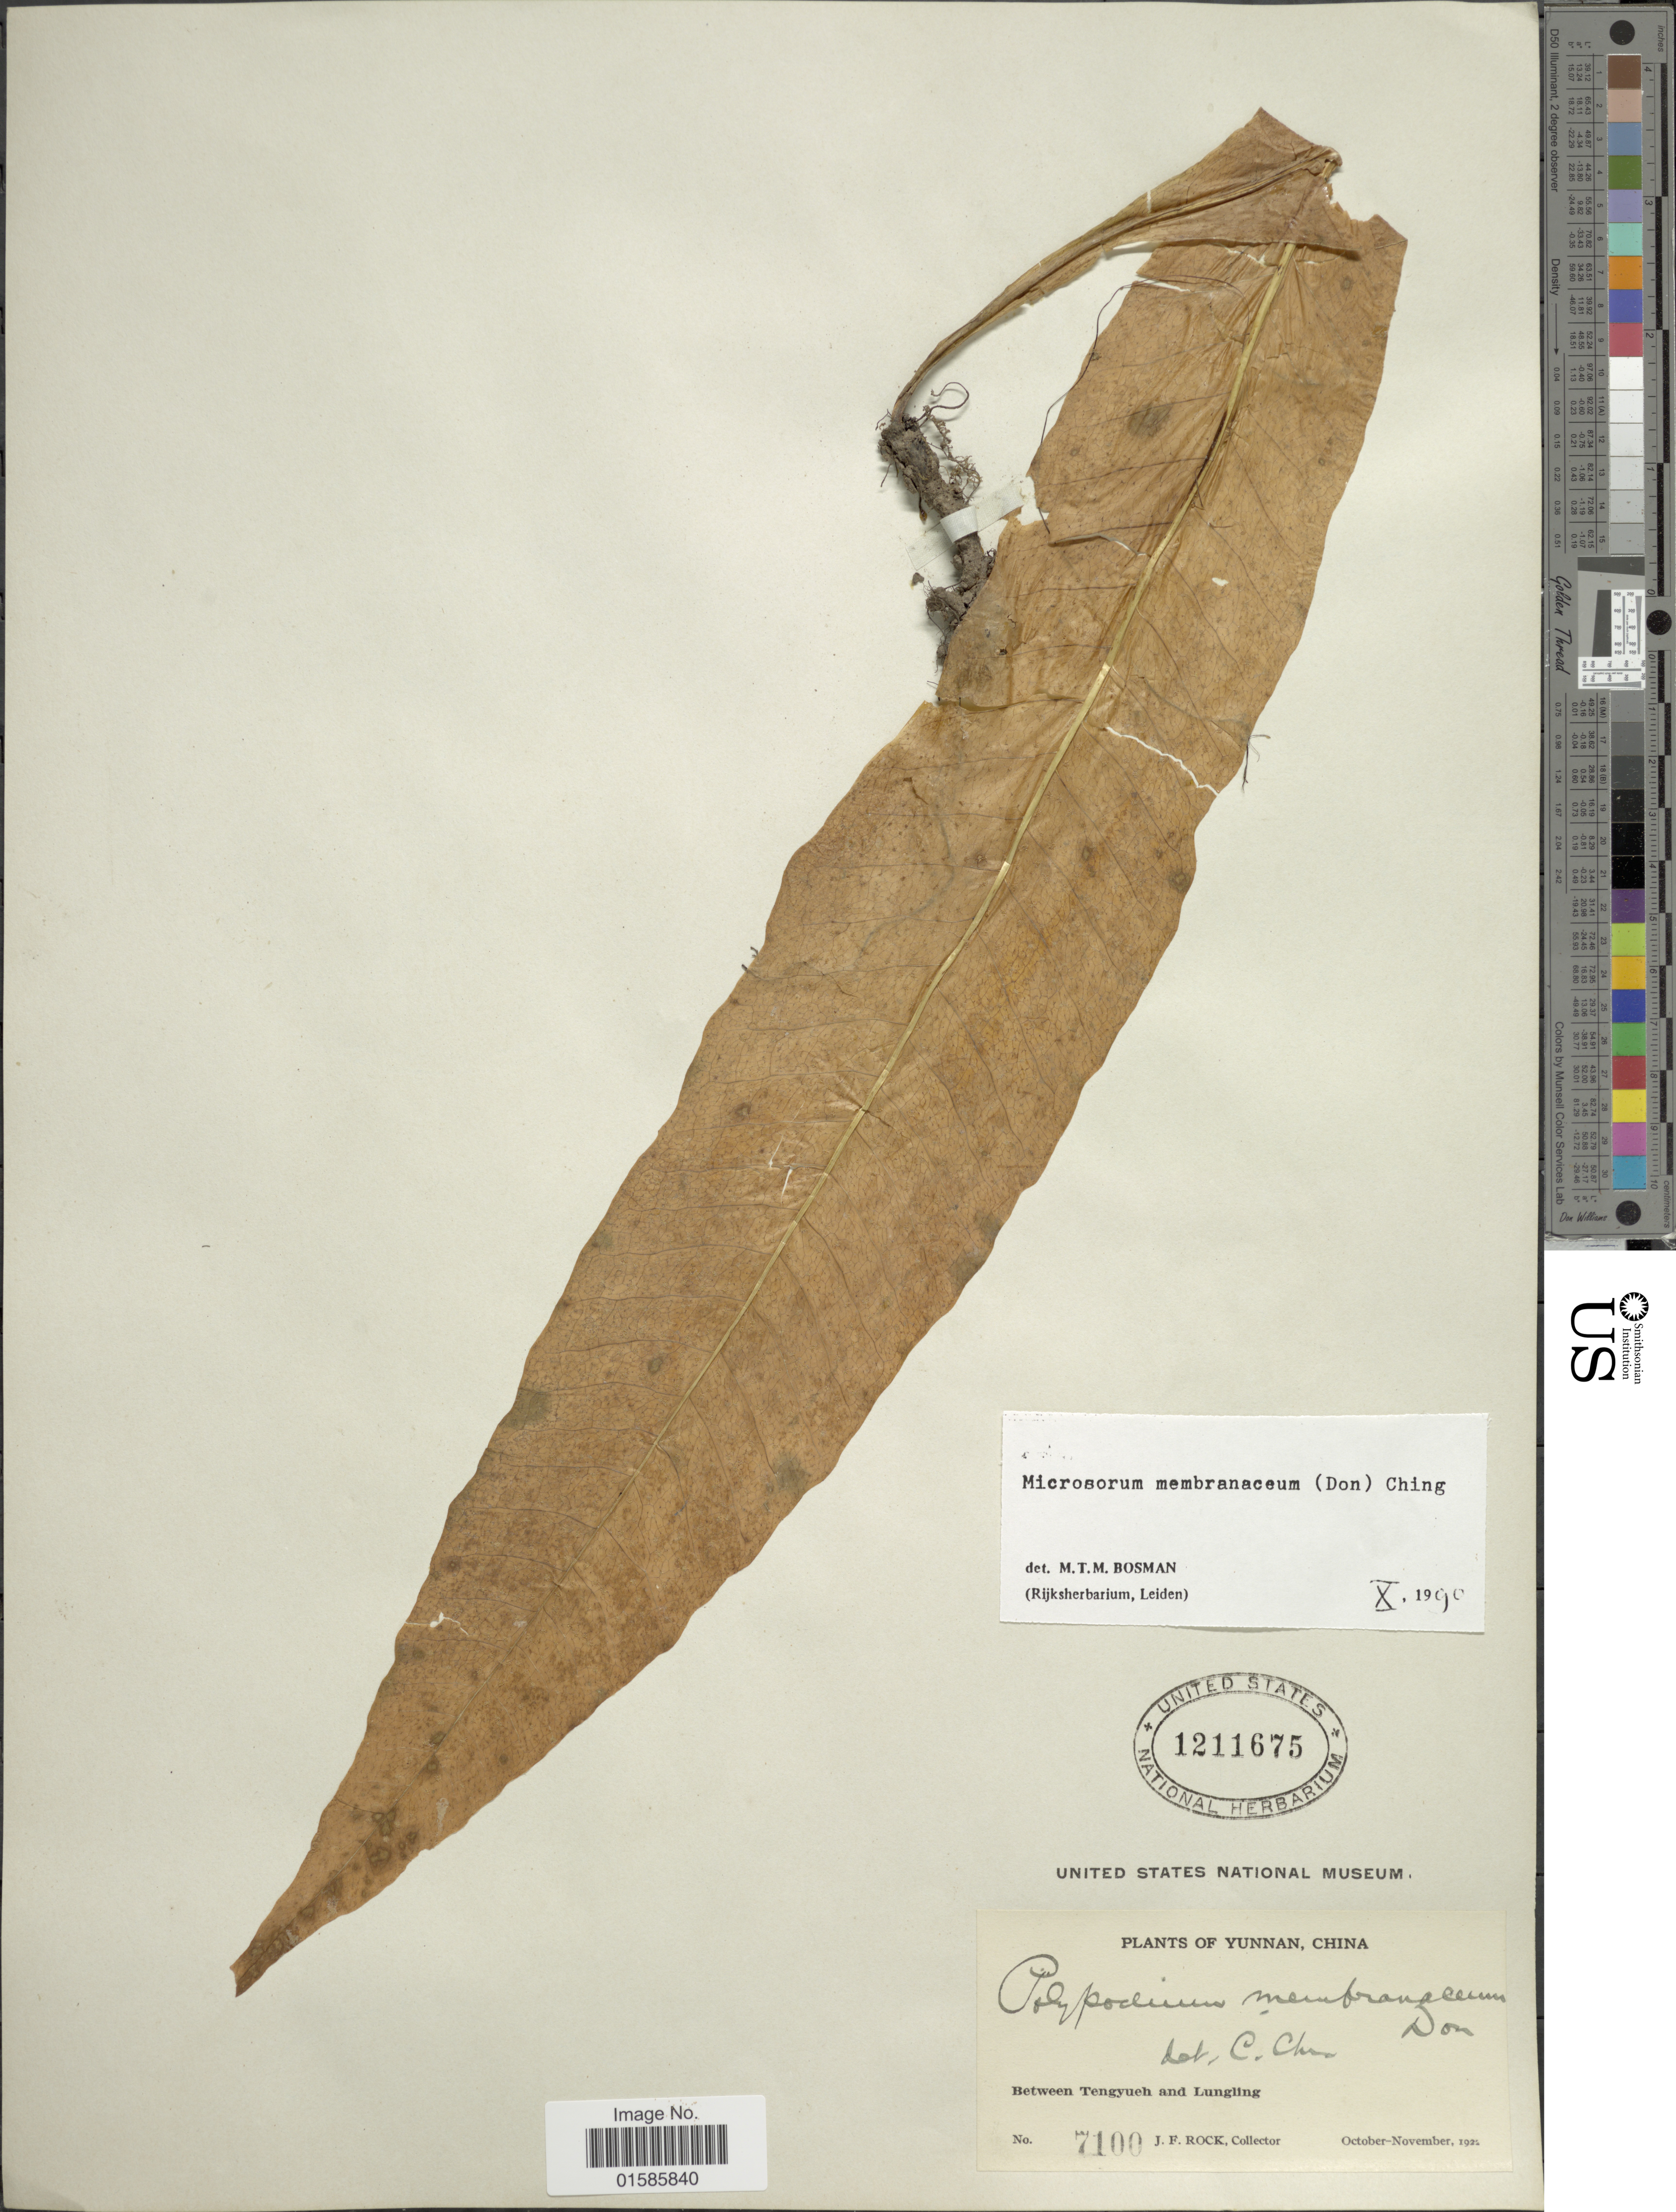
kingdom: Plantae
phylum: Tracheophyta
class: Polypodiopsida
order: Polypodiales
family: Polypodiaceae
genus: Microsorum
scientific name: Microsorum membranaceum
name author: (D. Don) Ching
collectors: J. Rock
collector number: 7100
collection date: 1922-10/1922-11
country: China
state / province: Yunnan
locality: Between Tengyueh and Lungling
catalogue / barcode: US 1211675